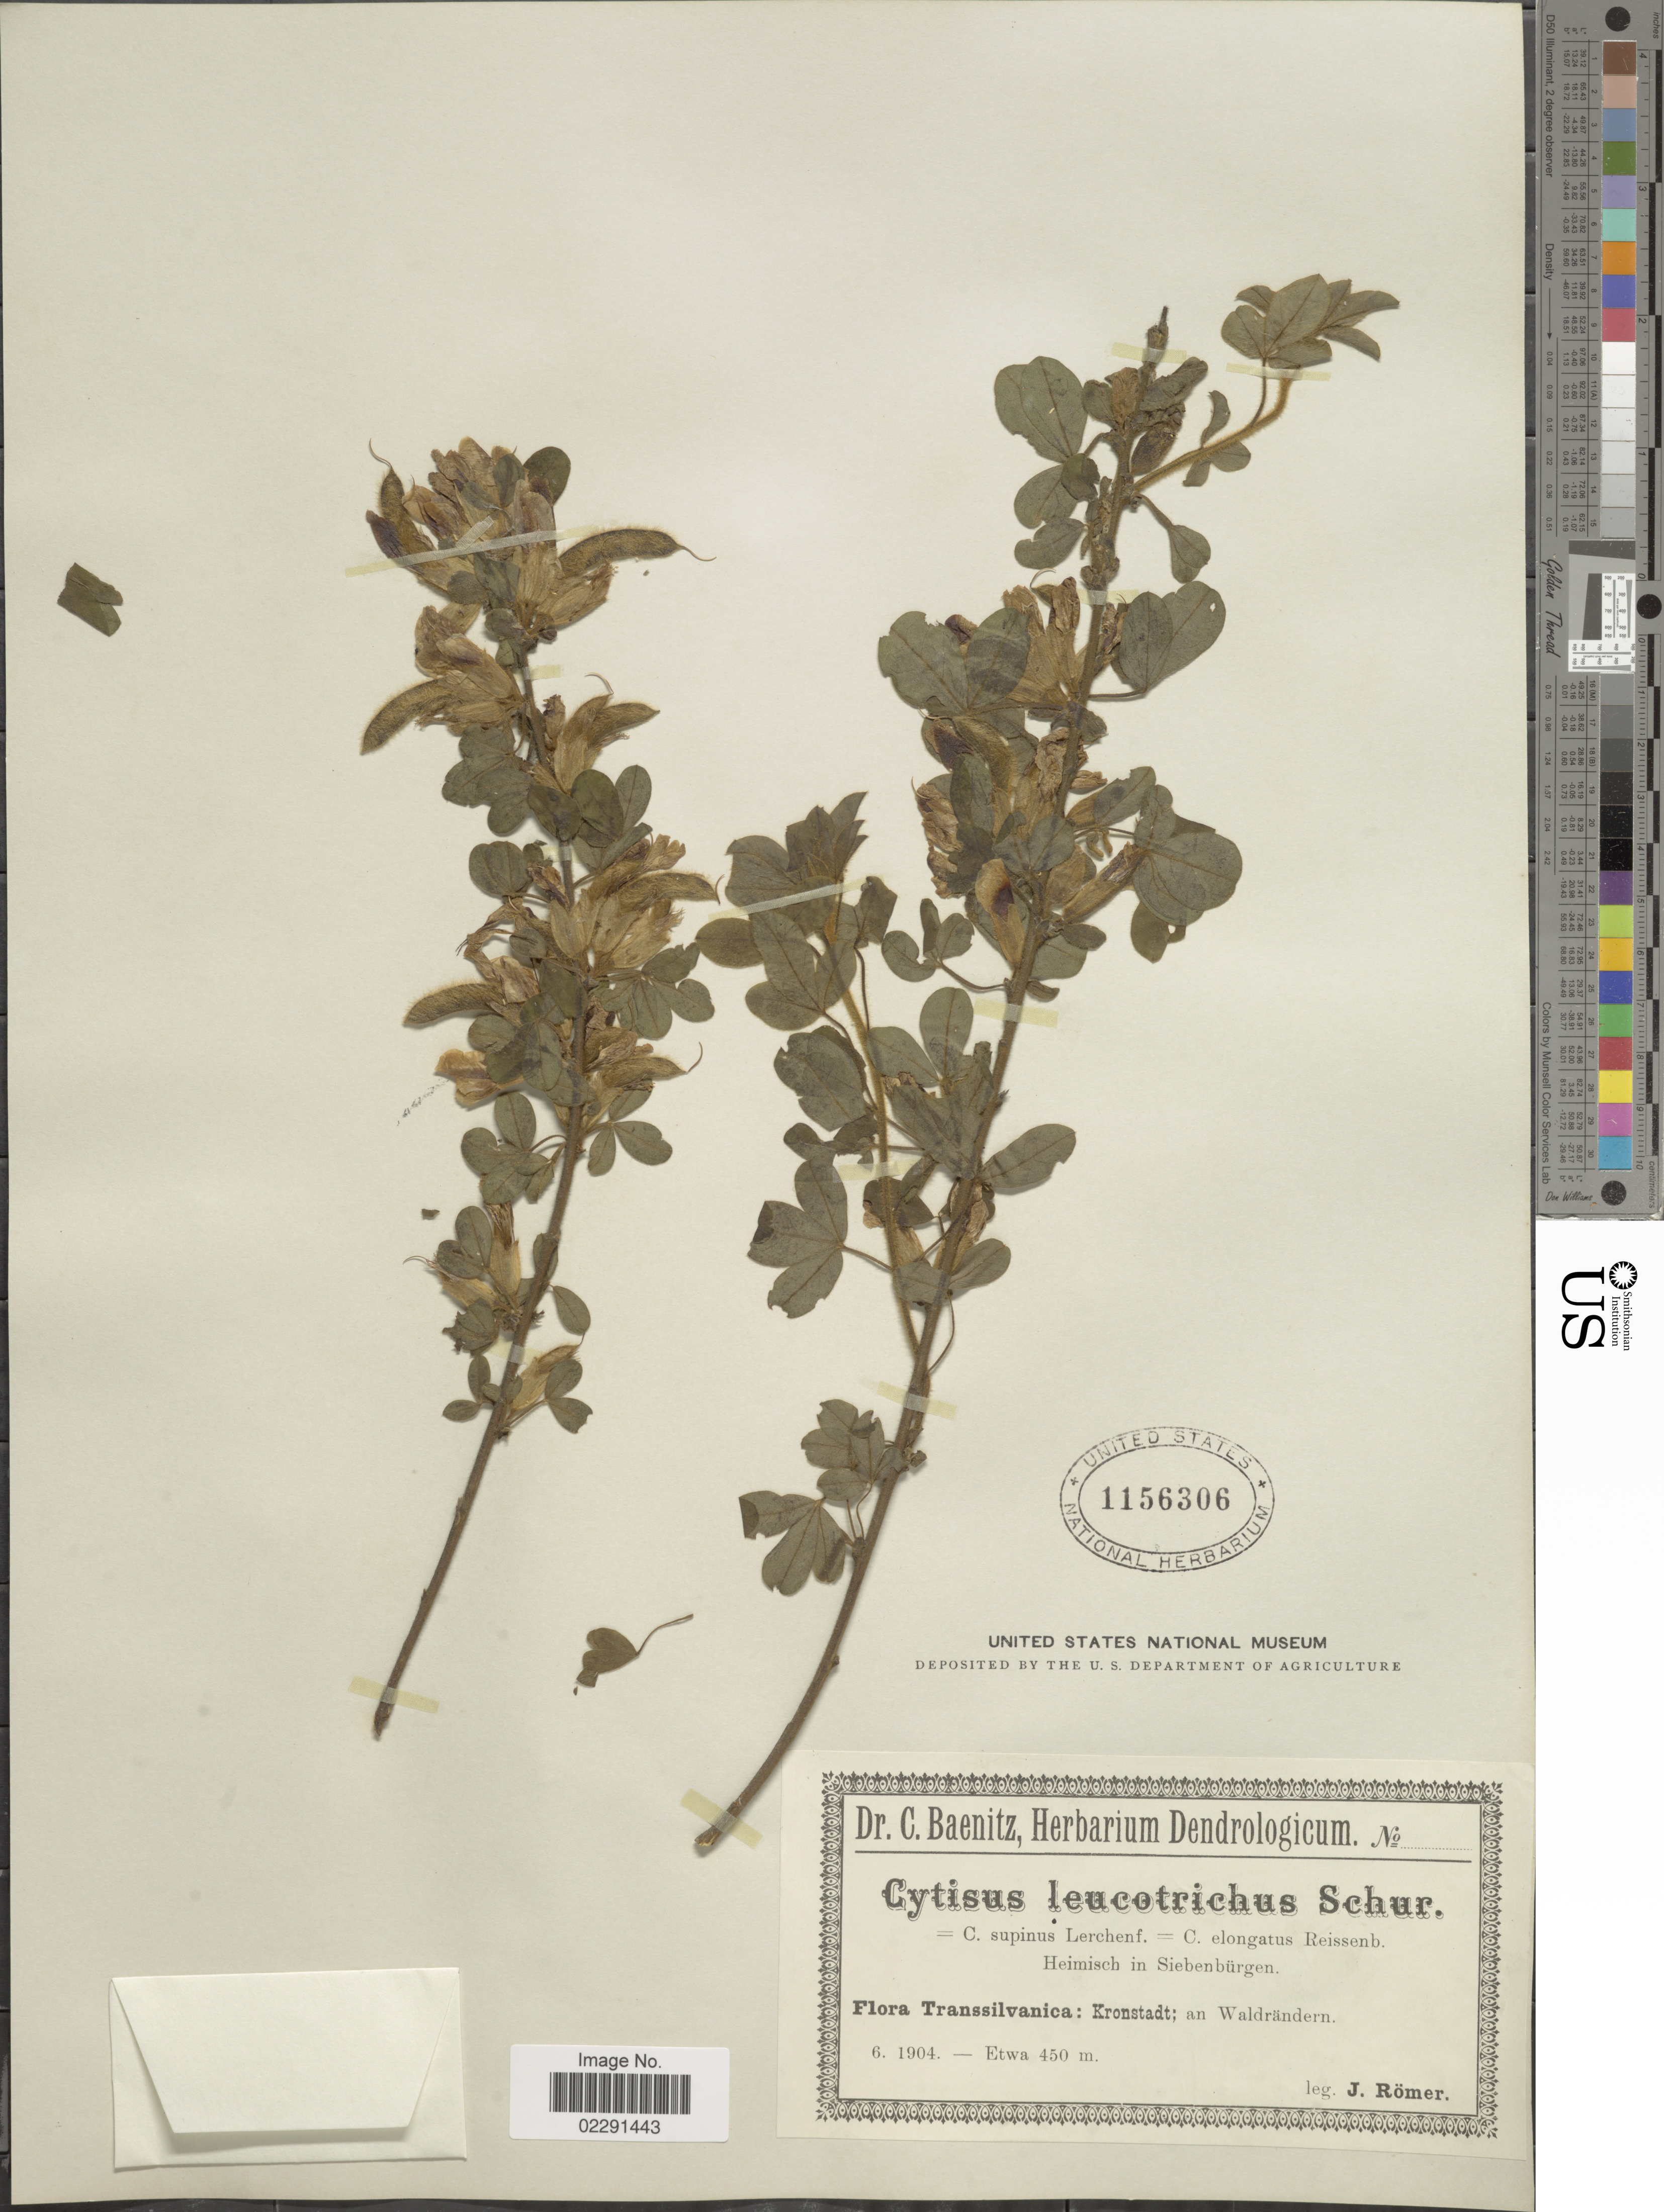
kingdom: Plantae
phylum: Tracheophyta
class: Magnoliopsida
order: Fabales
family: Fabaceae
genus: Cytisus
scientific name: Cytisus leucotrichus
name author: (Schur) Schur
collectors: J. Romer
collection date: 1904-06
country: Russian Federation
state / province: Leningrad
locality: Kronstadt; an Waldrandern, Etwa.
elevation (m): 450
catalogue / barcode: US 1156306